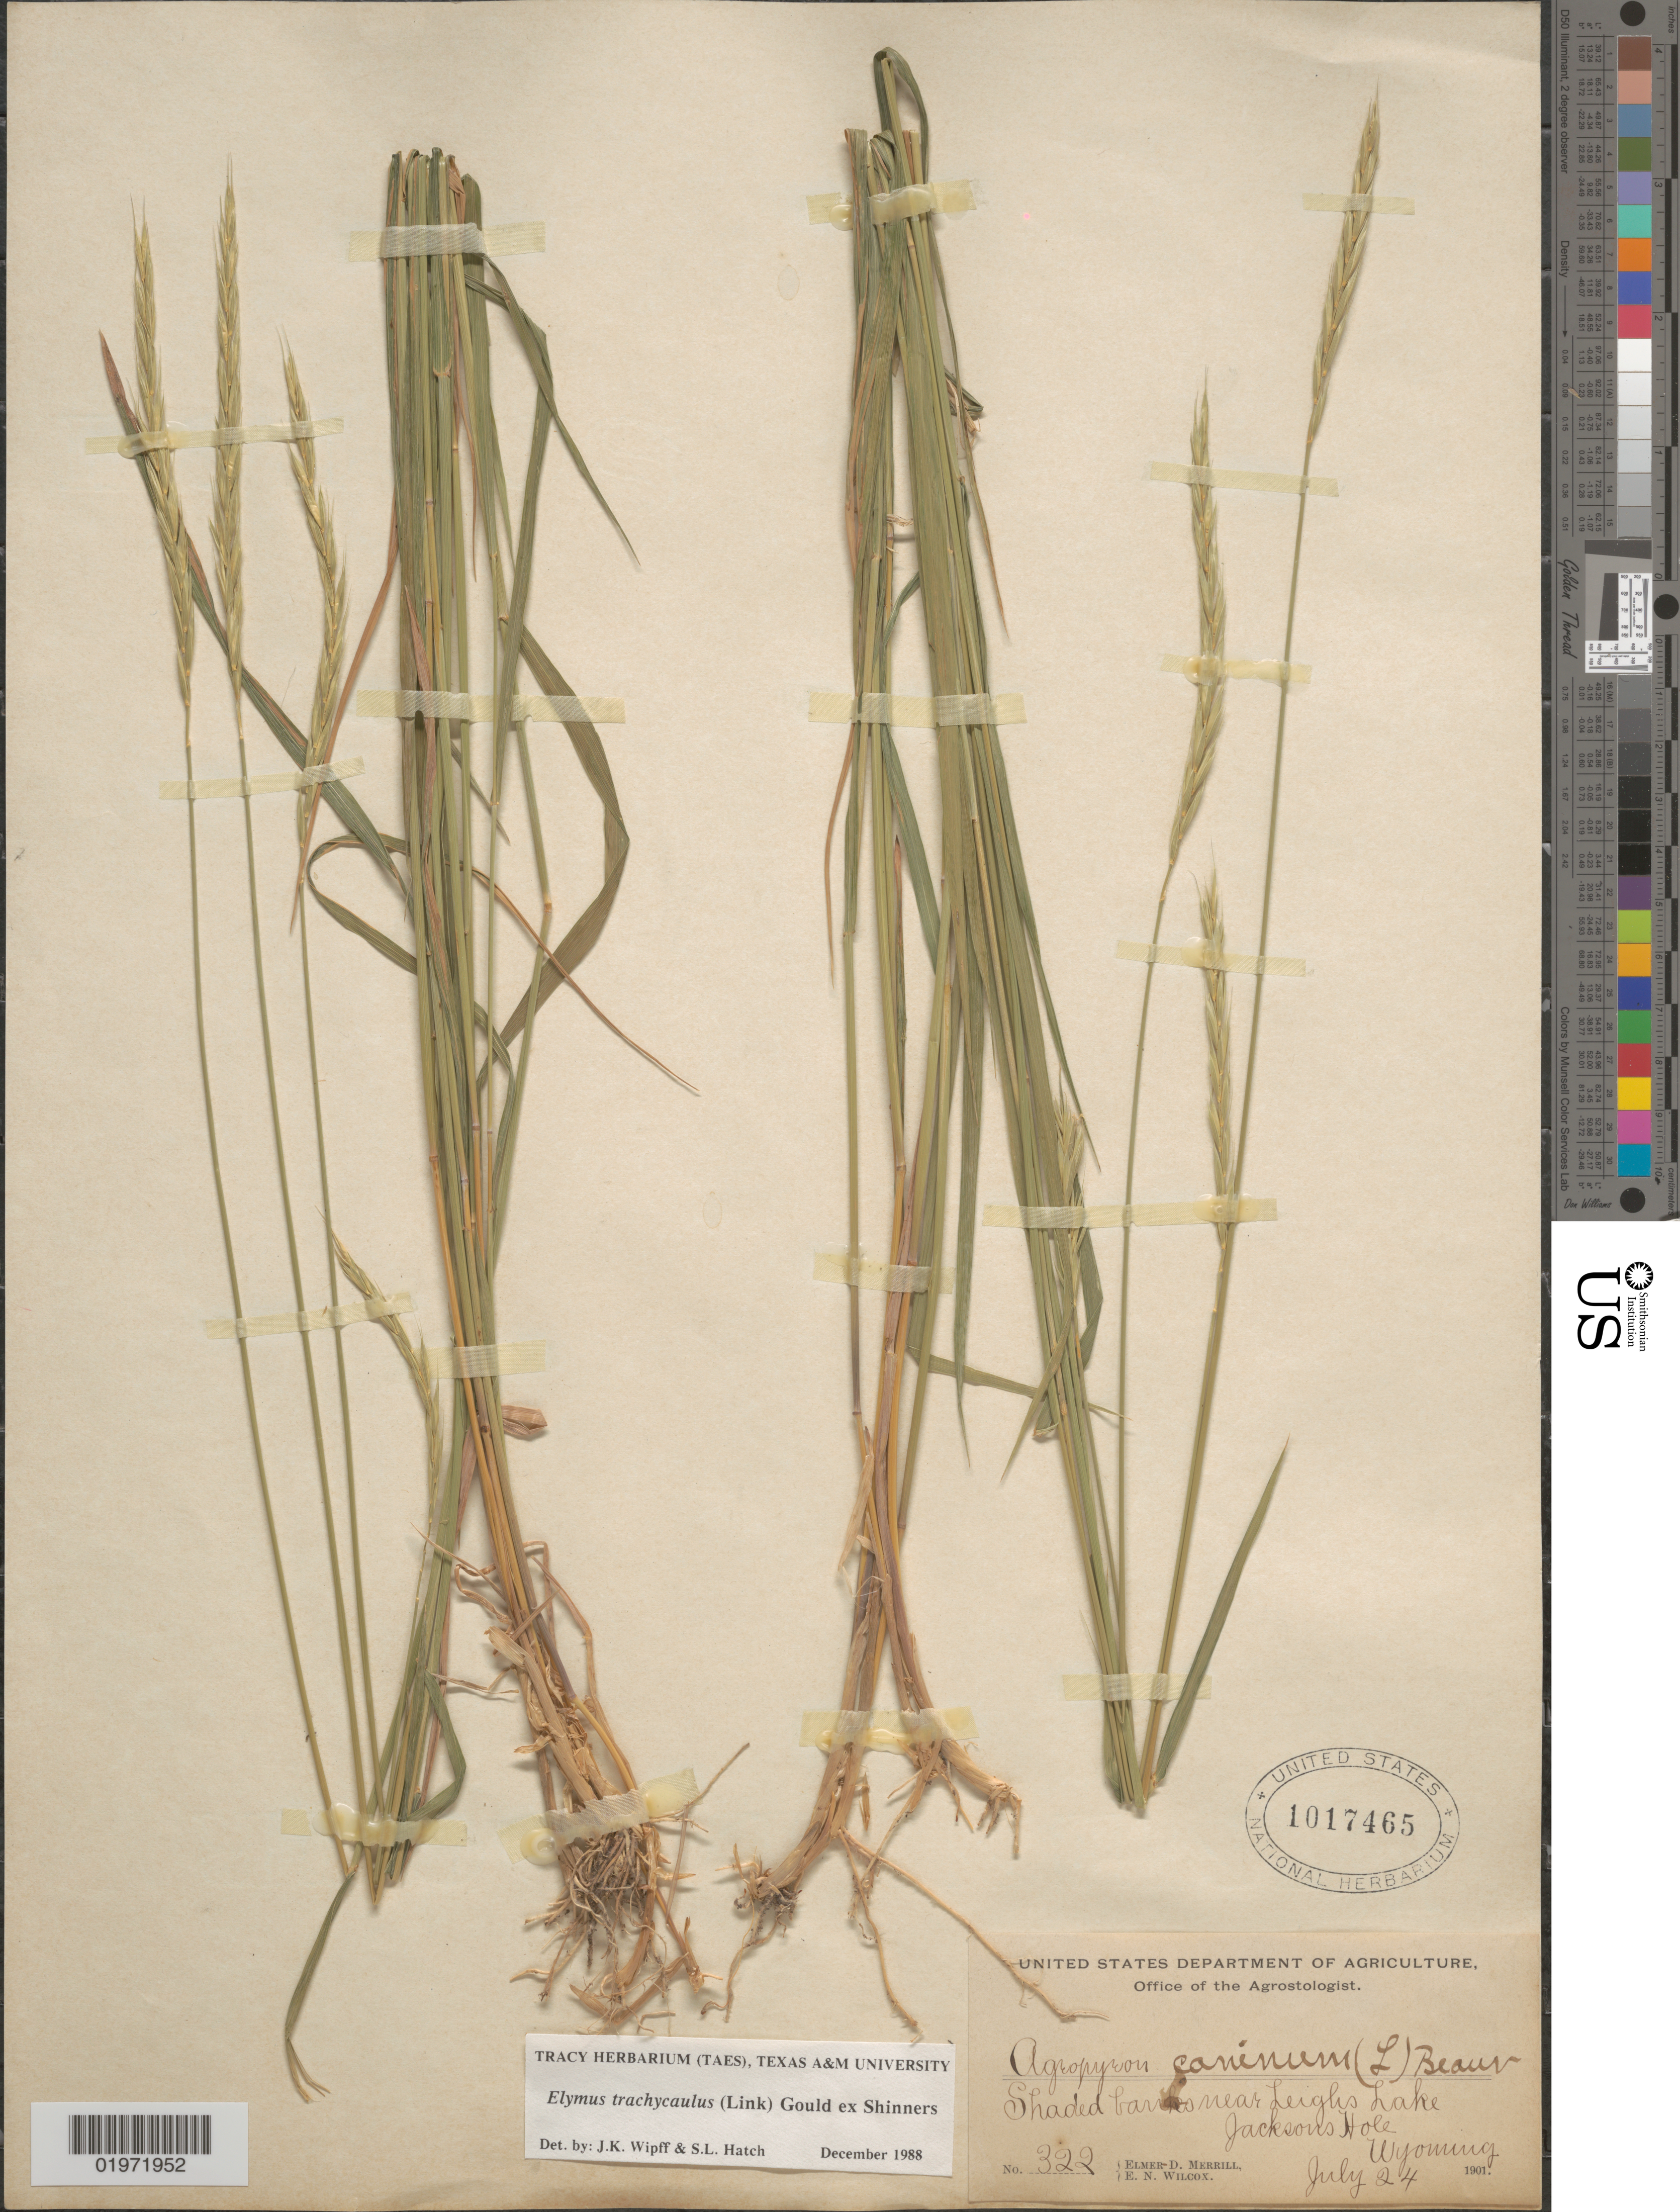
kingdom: Plantae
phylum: Tracheophyta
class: Liliopsida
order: Poales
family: Poaceae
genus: Elymus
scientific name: Elymus trachycaulus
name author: (Link) Gould ex Shinners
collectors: E. D. Merrill & E. Wilcox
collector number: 322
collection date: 1901-07-24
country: United States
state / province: Wyoming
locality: Shaded banks near Leighs Lake. Jacksons Hole.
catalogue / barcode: US 1017465